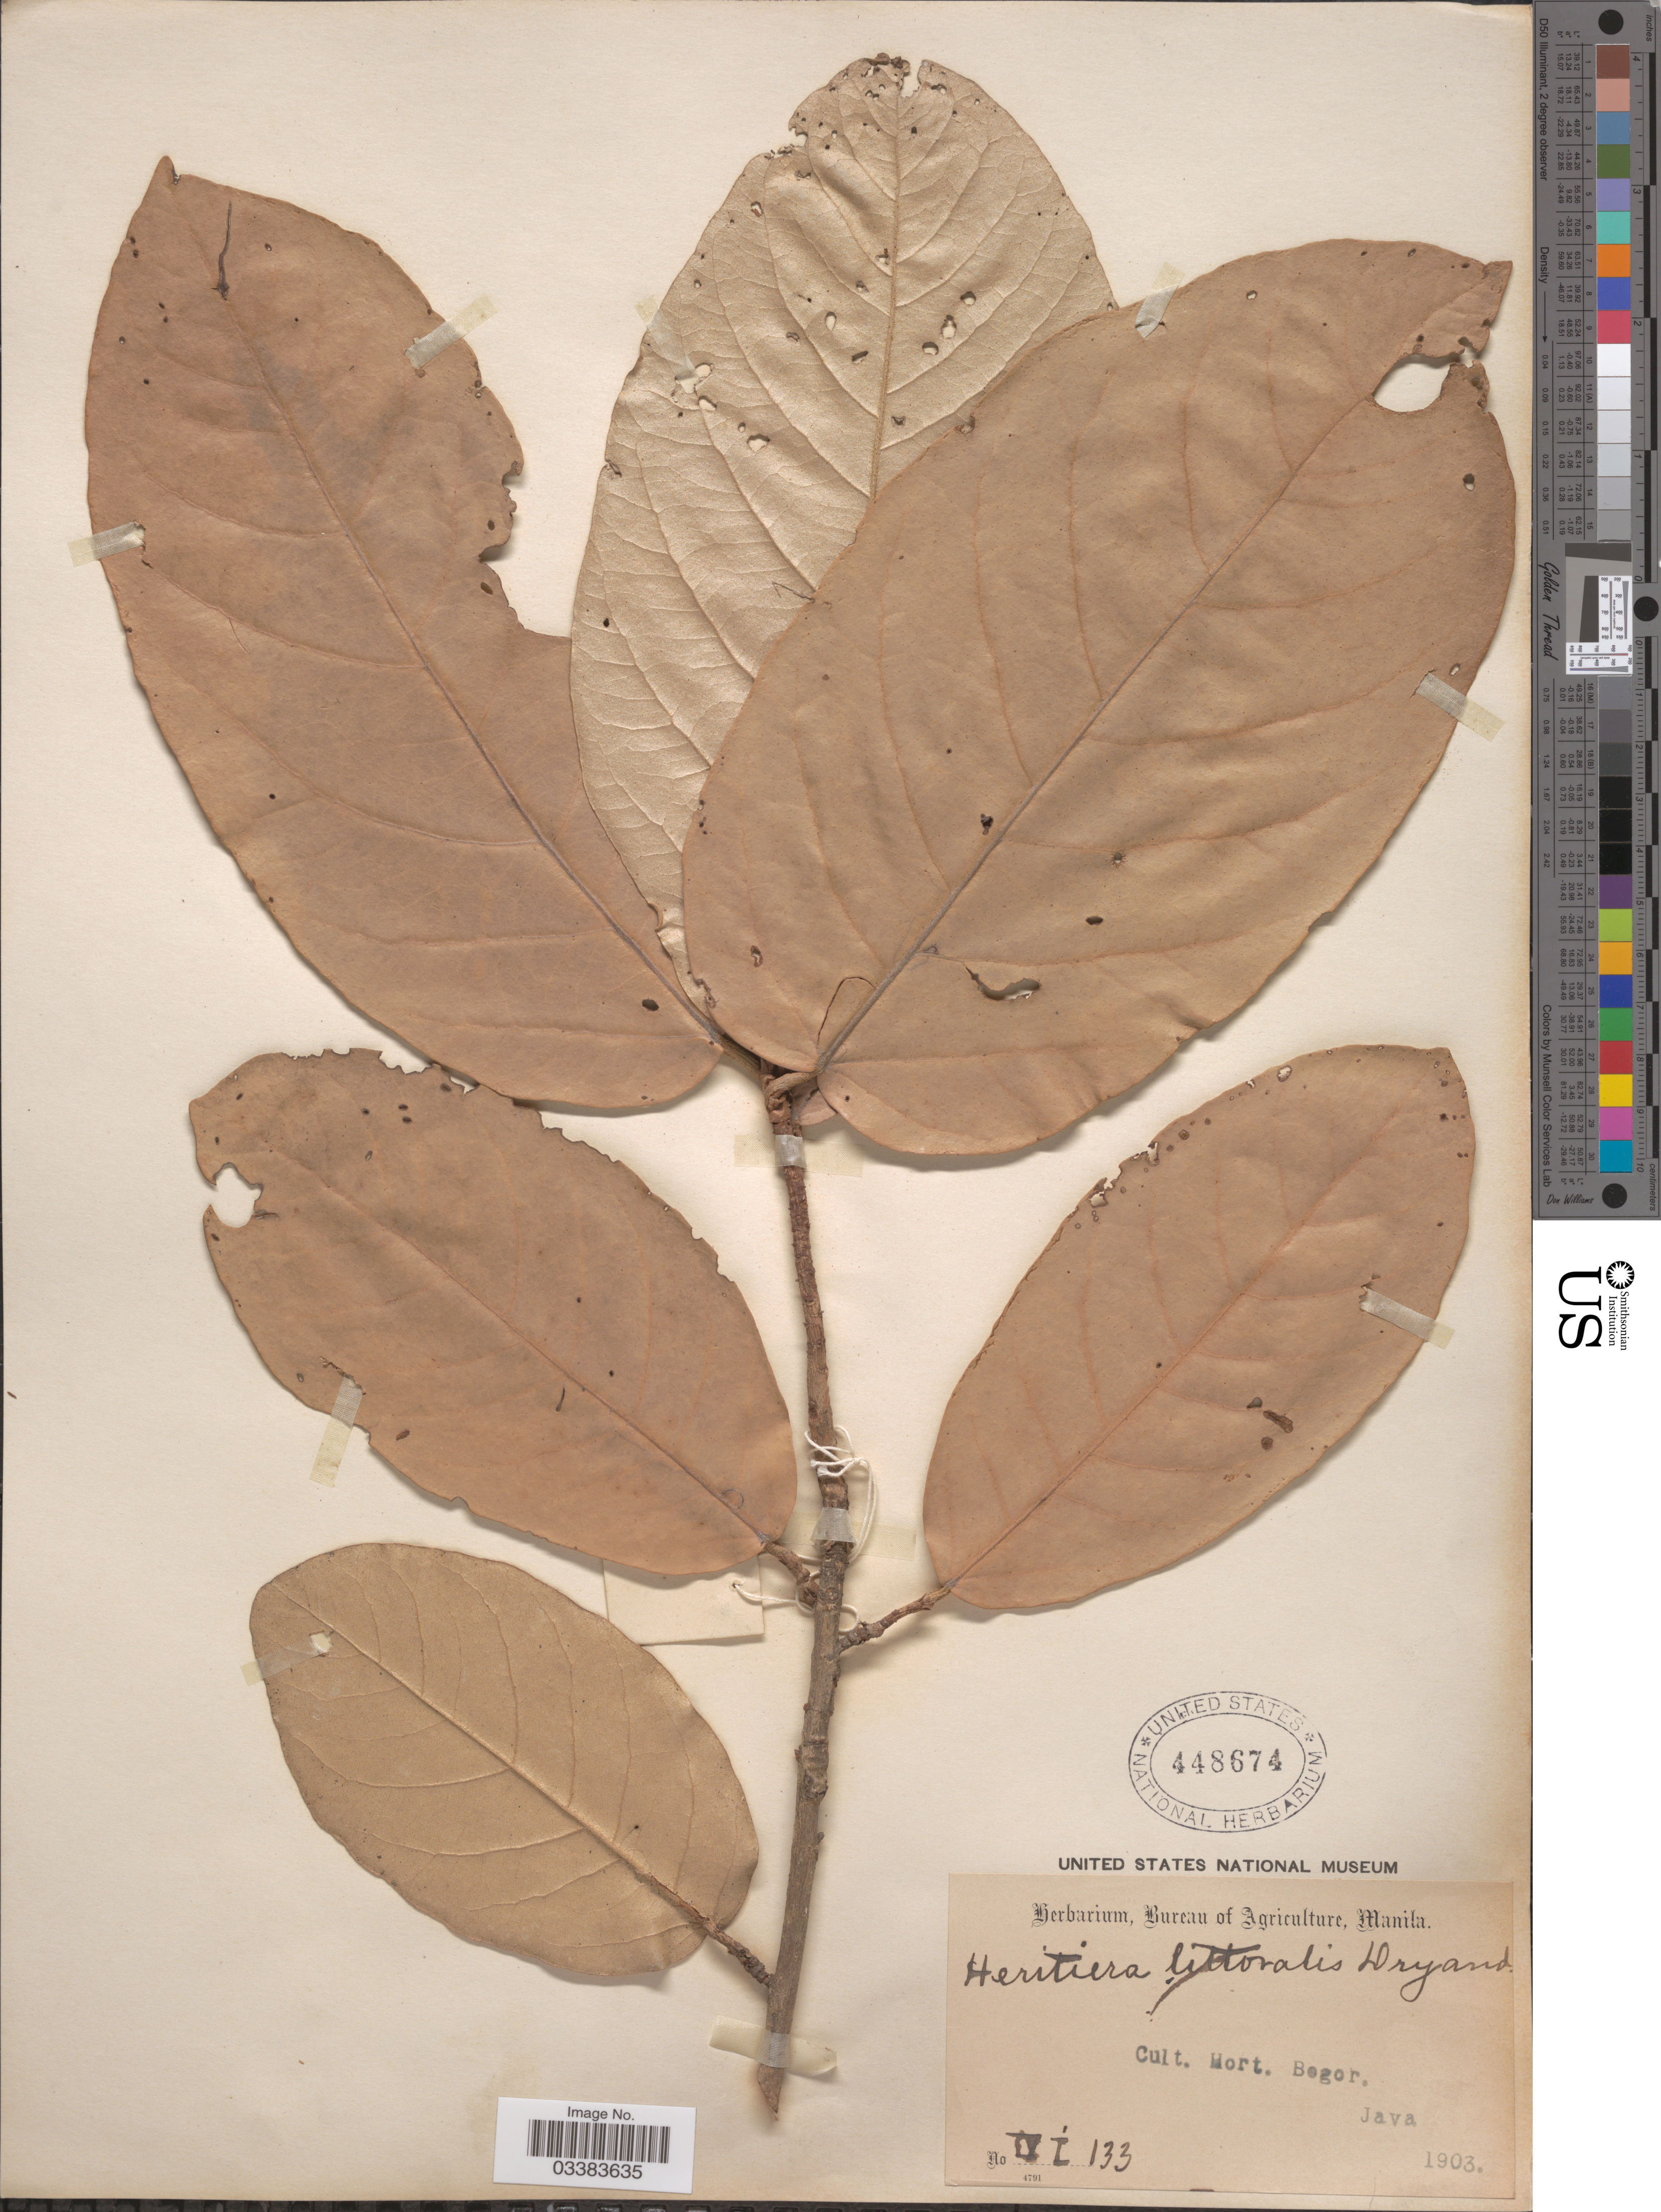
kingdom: Plantae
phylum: Tracheophyta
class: Magnoliopsida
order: Malvales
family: Malvaceae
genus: Heritiera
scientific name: Heritiera littoralis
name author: Aiton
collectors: ex Herb. Bur. Agric. Manila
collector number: IVI133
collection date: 1903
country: Indonesia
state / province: Java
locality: Cult. Hort. Bogor.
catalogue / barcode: US 448674